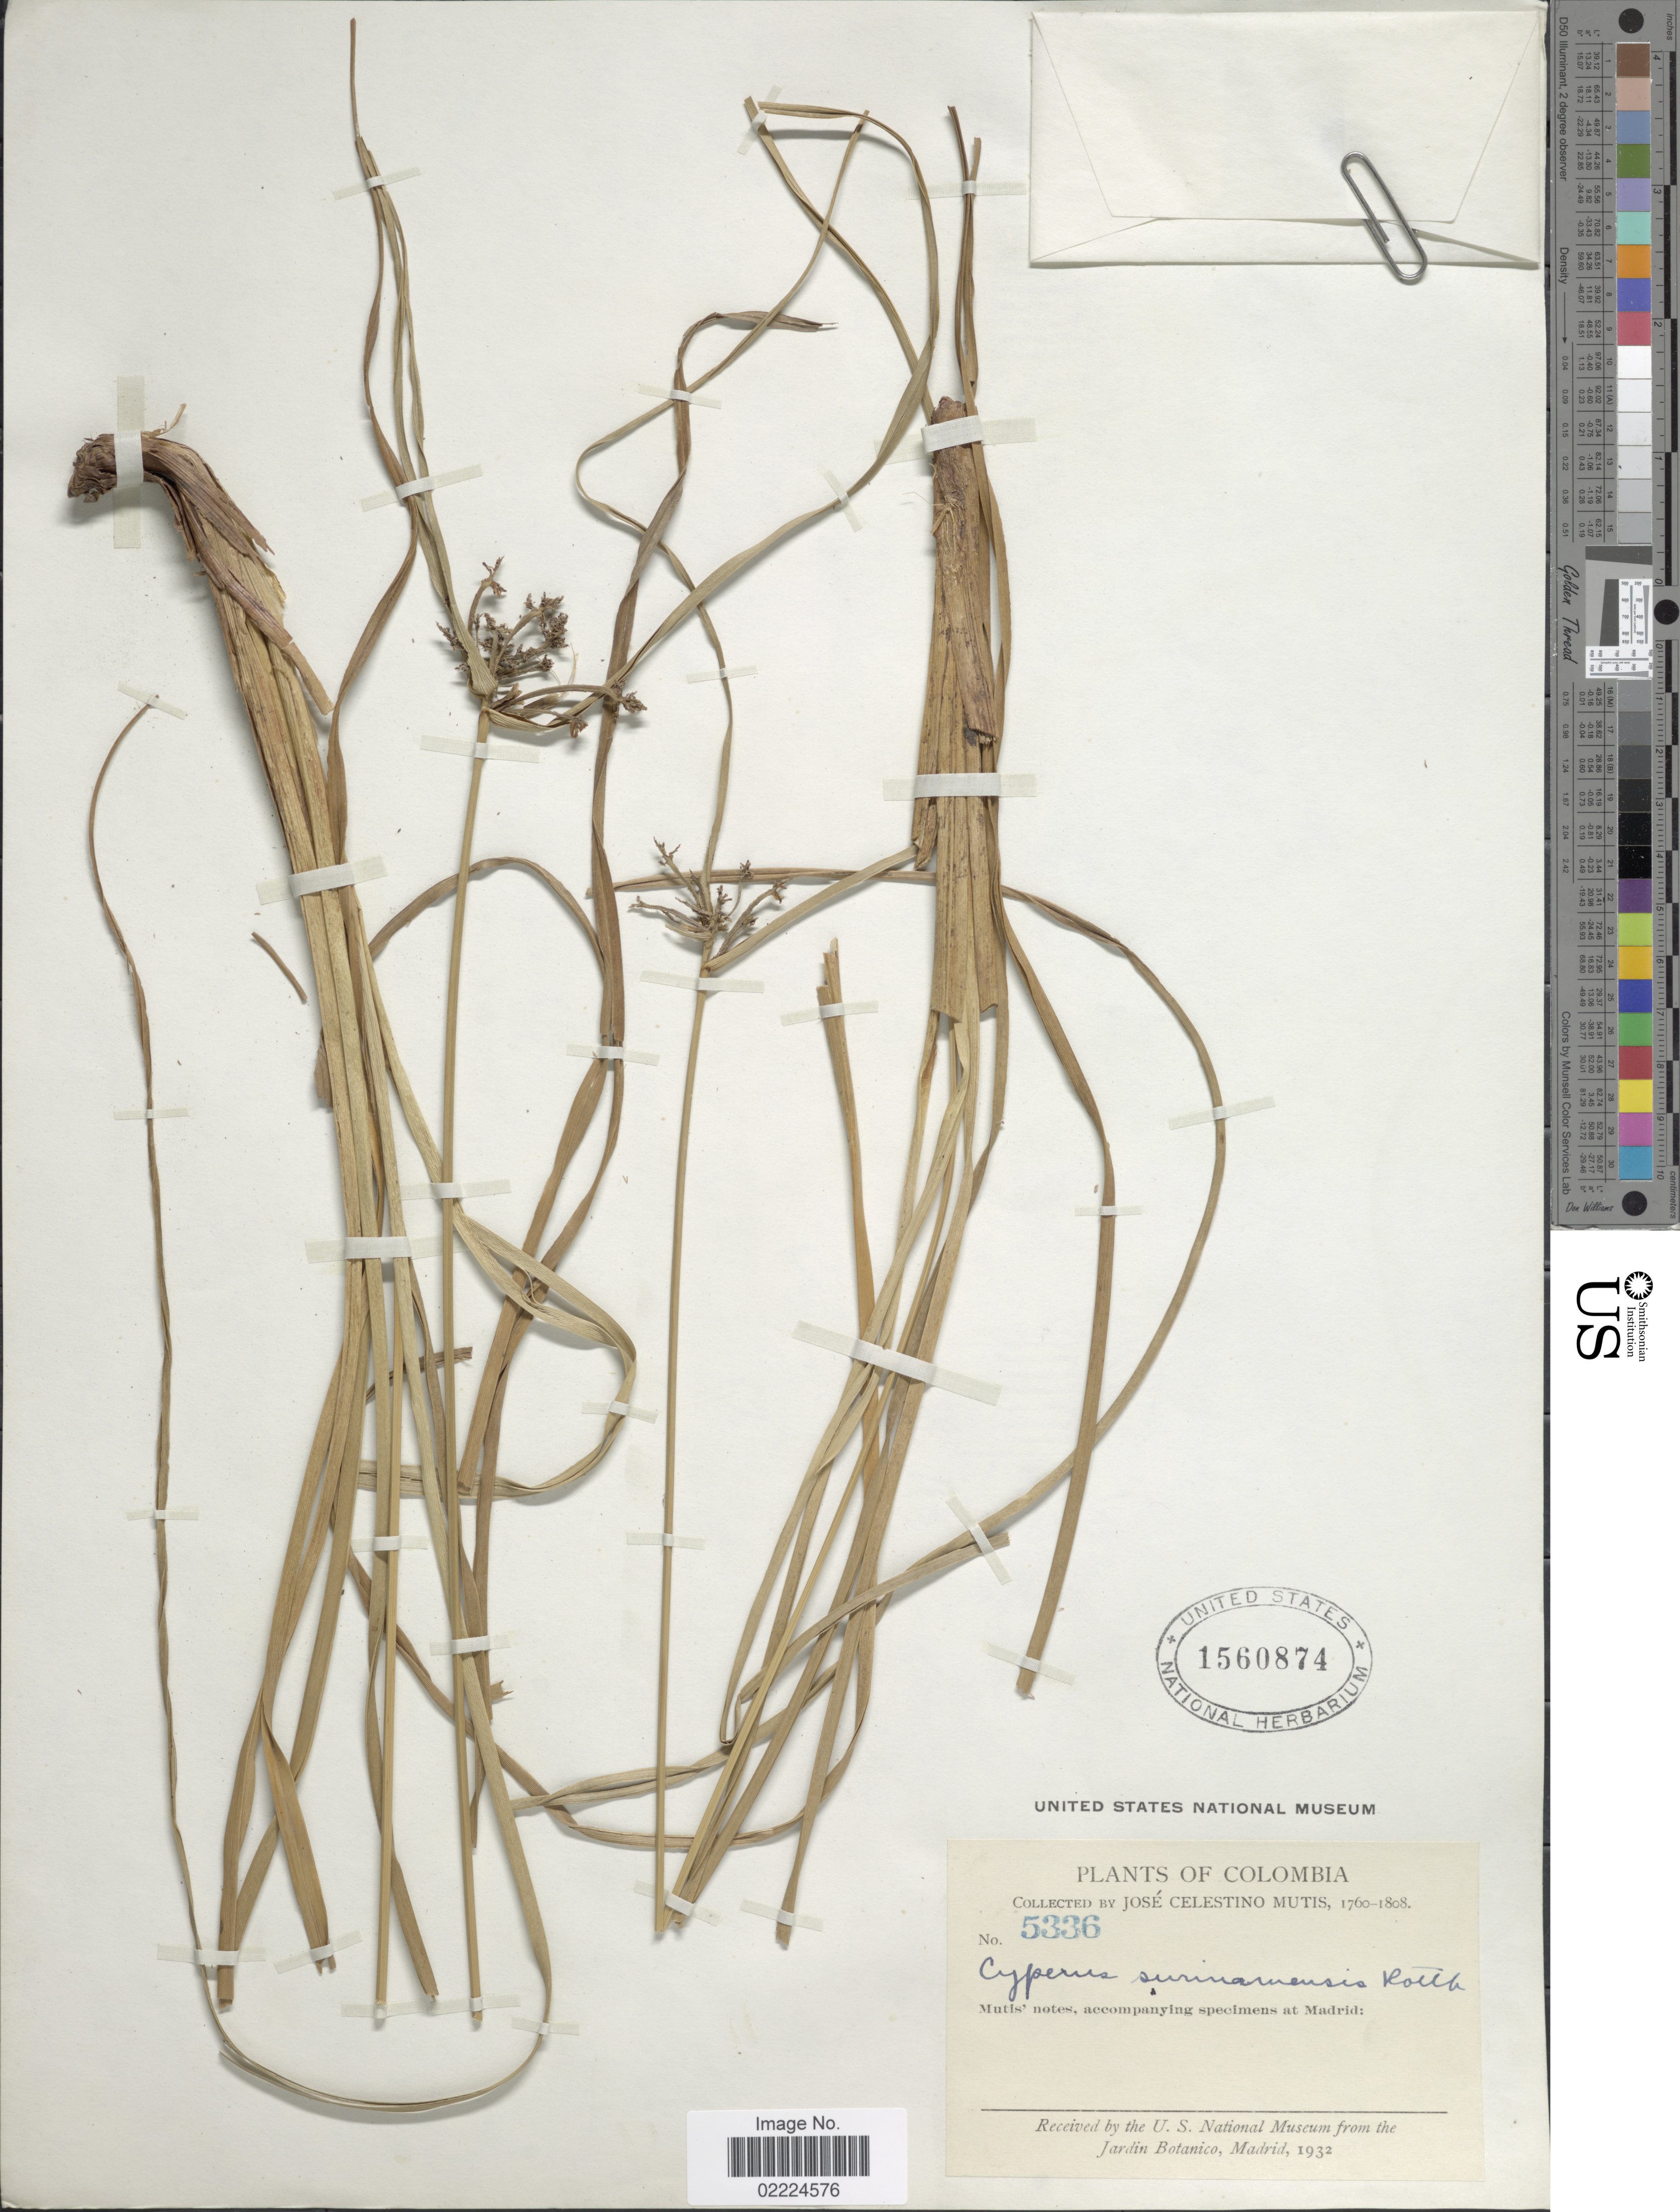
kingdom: Plantae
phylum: Tracheophyta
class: Liliopsida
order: Poales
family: Cyperaceae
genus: Cyperus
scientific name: Cyperus surinamensis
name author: Rottb.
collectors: J. C. B. Mutis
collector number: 5336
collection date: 1760/1808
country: Colombia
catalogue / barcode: US 1560874